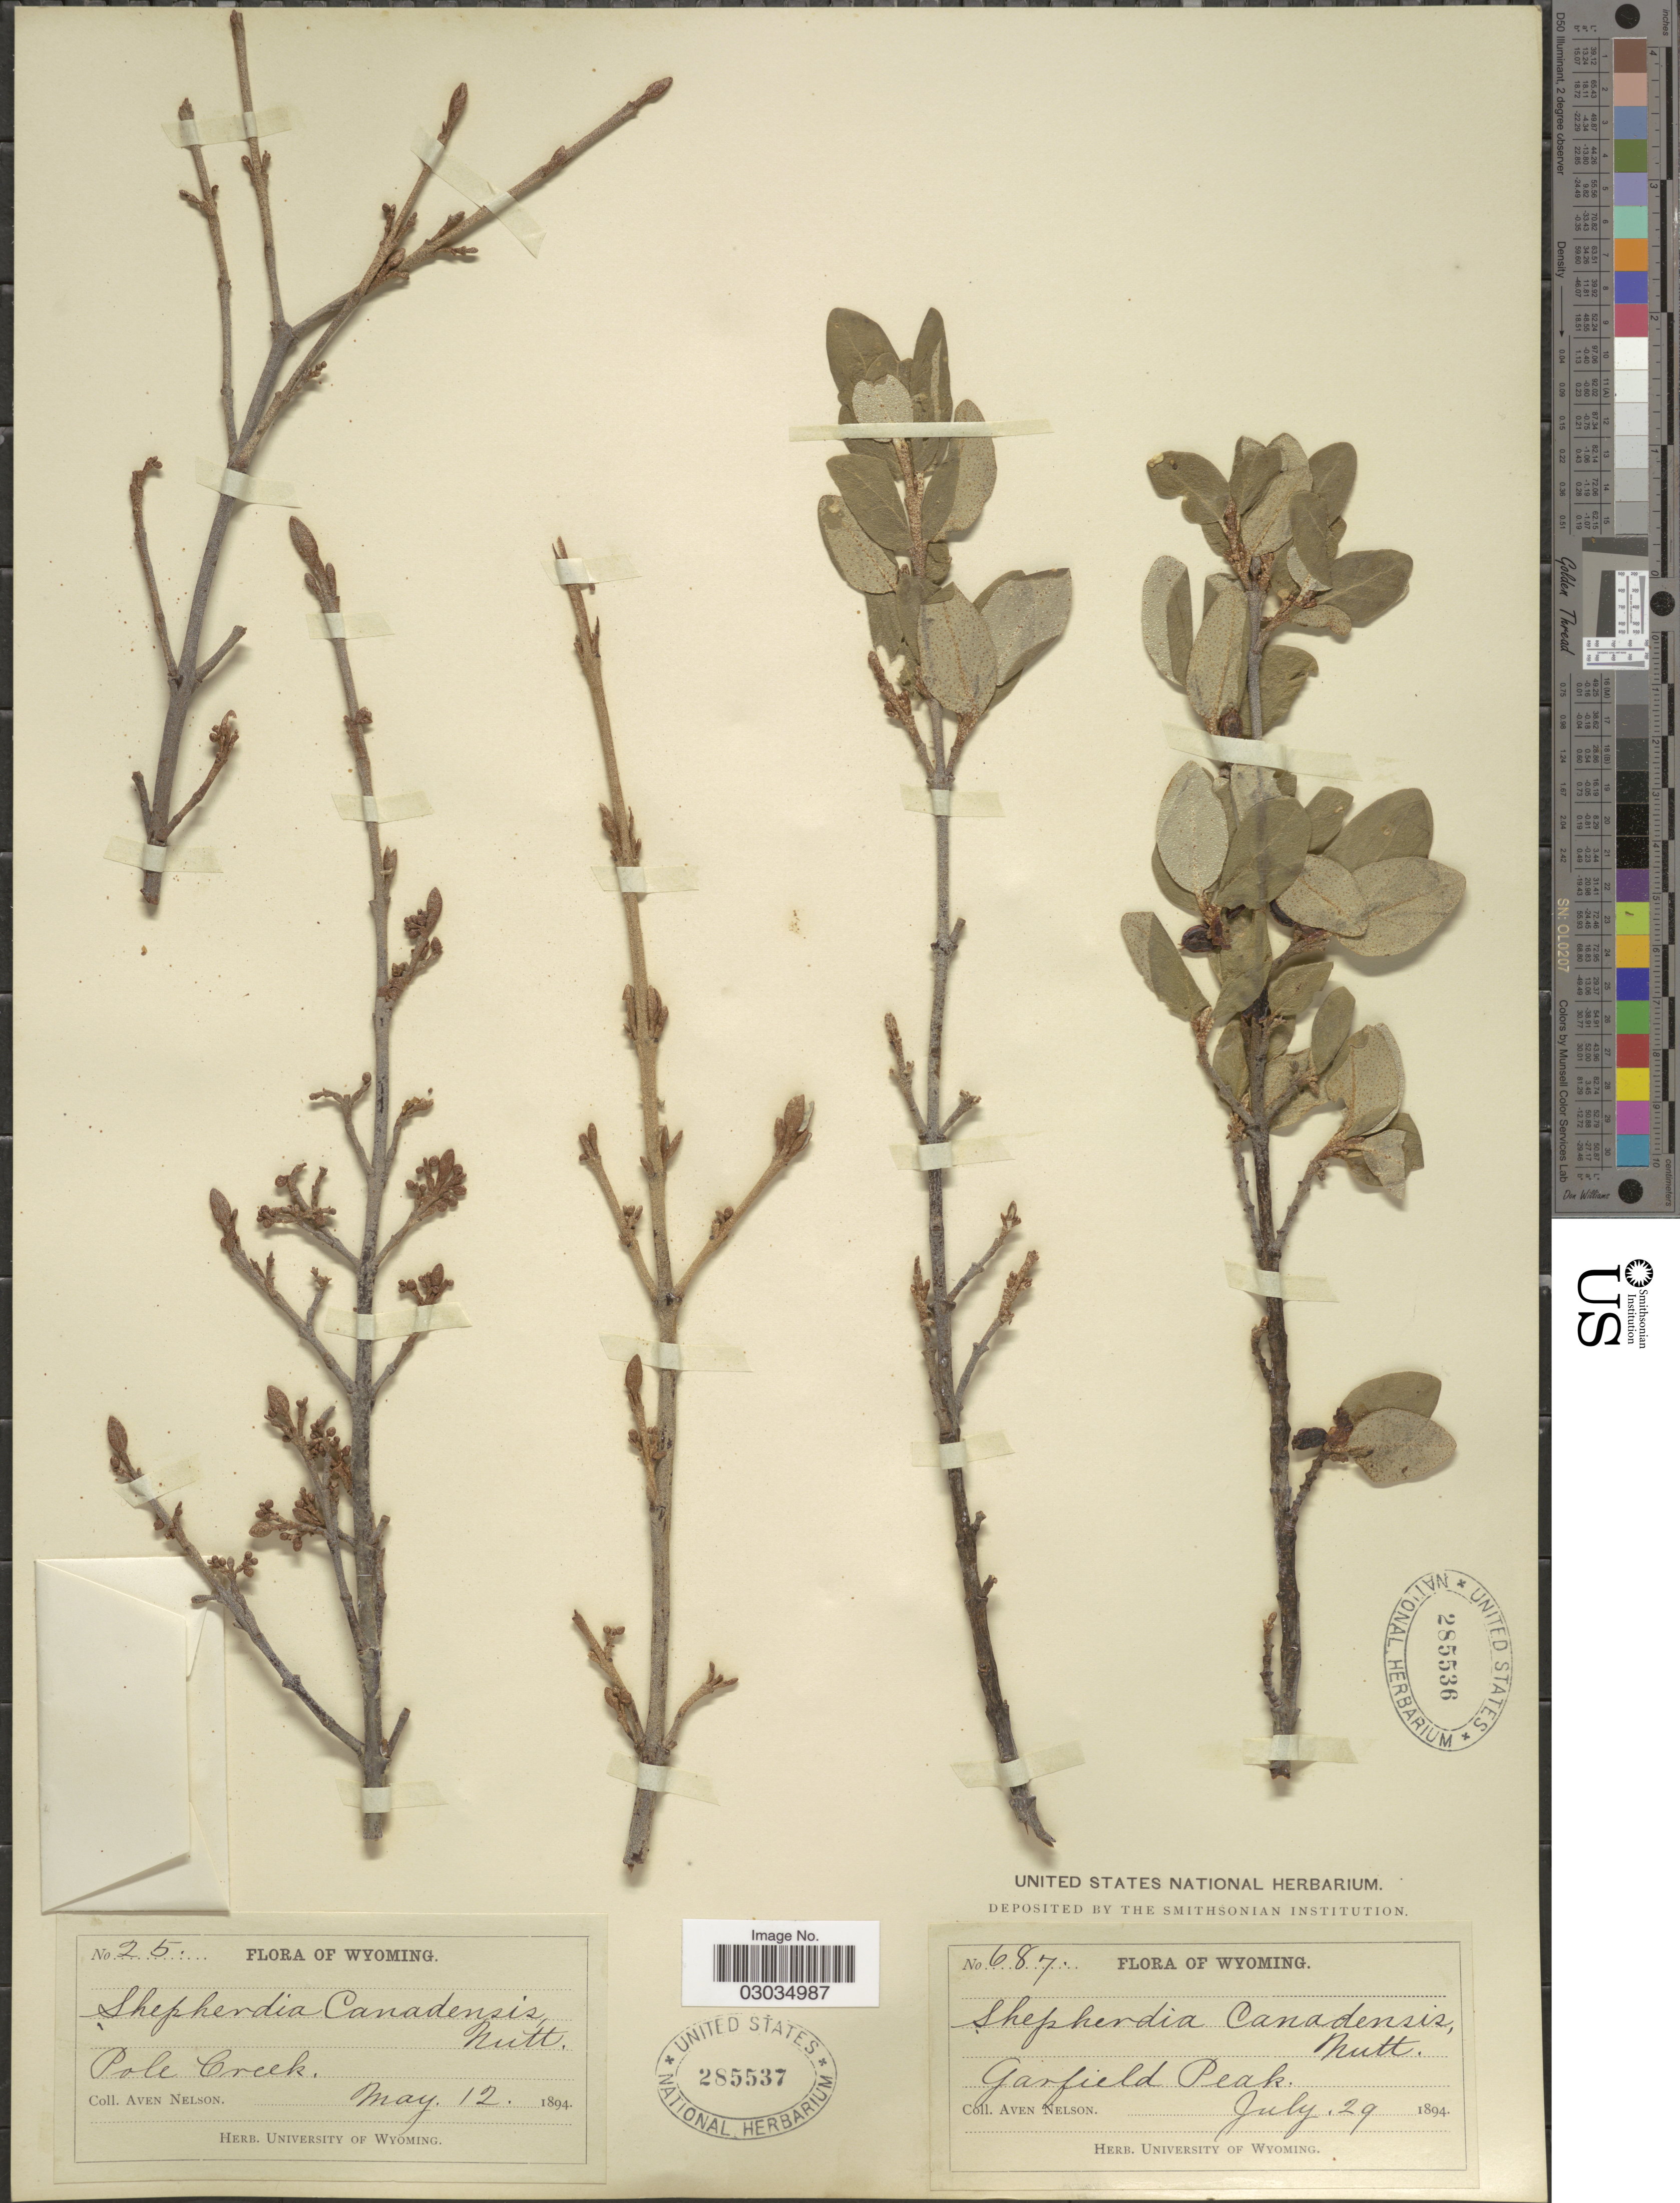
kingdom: Plantae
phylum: Tracheophyta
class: Magnoliopsida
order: Rosales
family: Elaeagnaceae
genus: Shepherdia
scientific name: Shepherdia canadensis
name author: (L.) Nutt.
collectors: A. Nelson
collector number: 687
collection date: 1894-07-29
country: United States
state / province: Wyoming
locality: Garfield Peak.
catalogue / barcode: US 285536-2